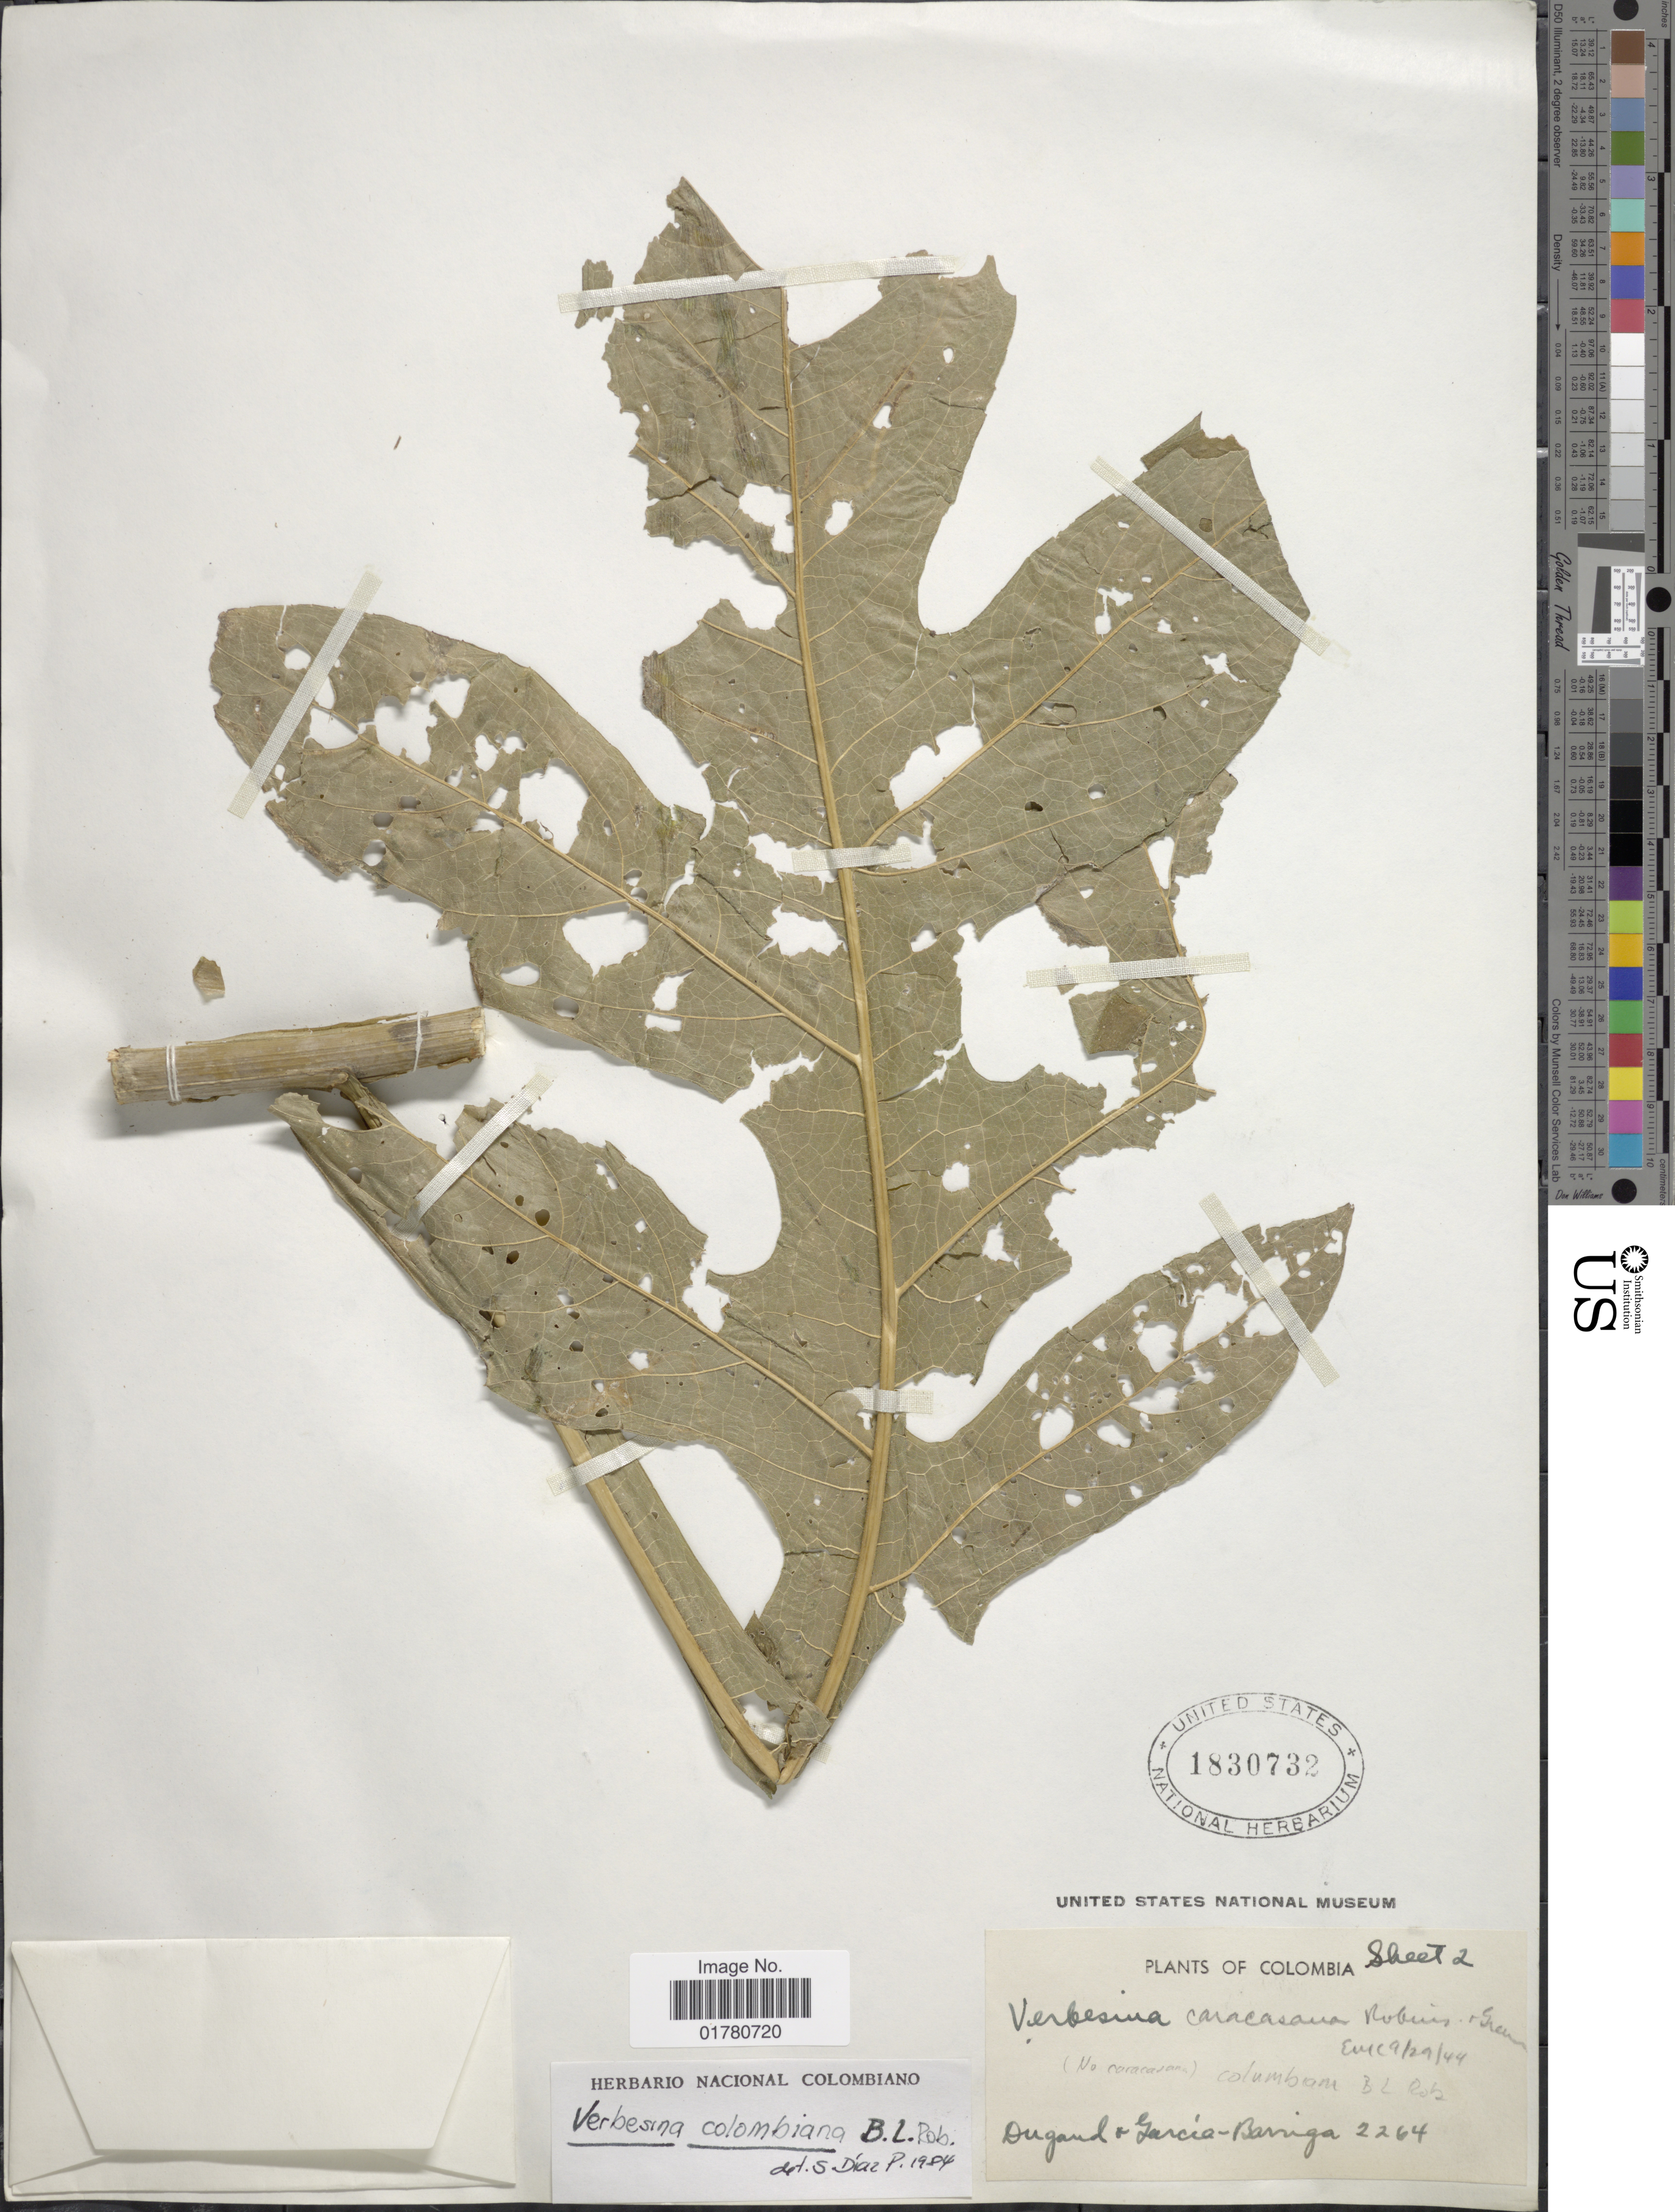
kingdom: Plantae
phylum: Tracheophyta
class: Magnoliopsida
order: Asterales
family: Asteraceae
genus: Verbesina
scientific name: Verbesina columbiana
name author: B.L. Rob.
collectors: Dugand, -- & H. García Barriga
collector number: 2264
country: Colombia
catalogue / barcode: US 1830732